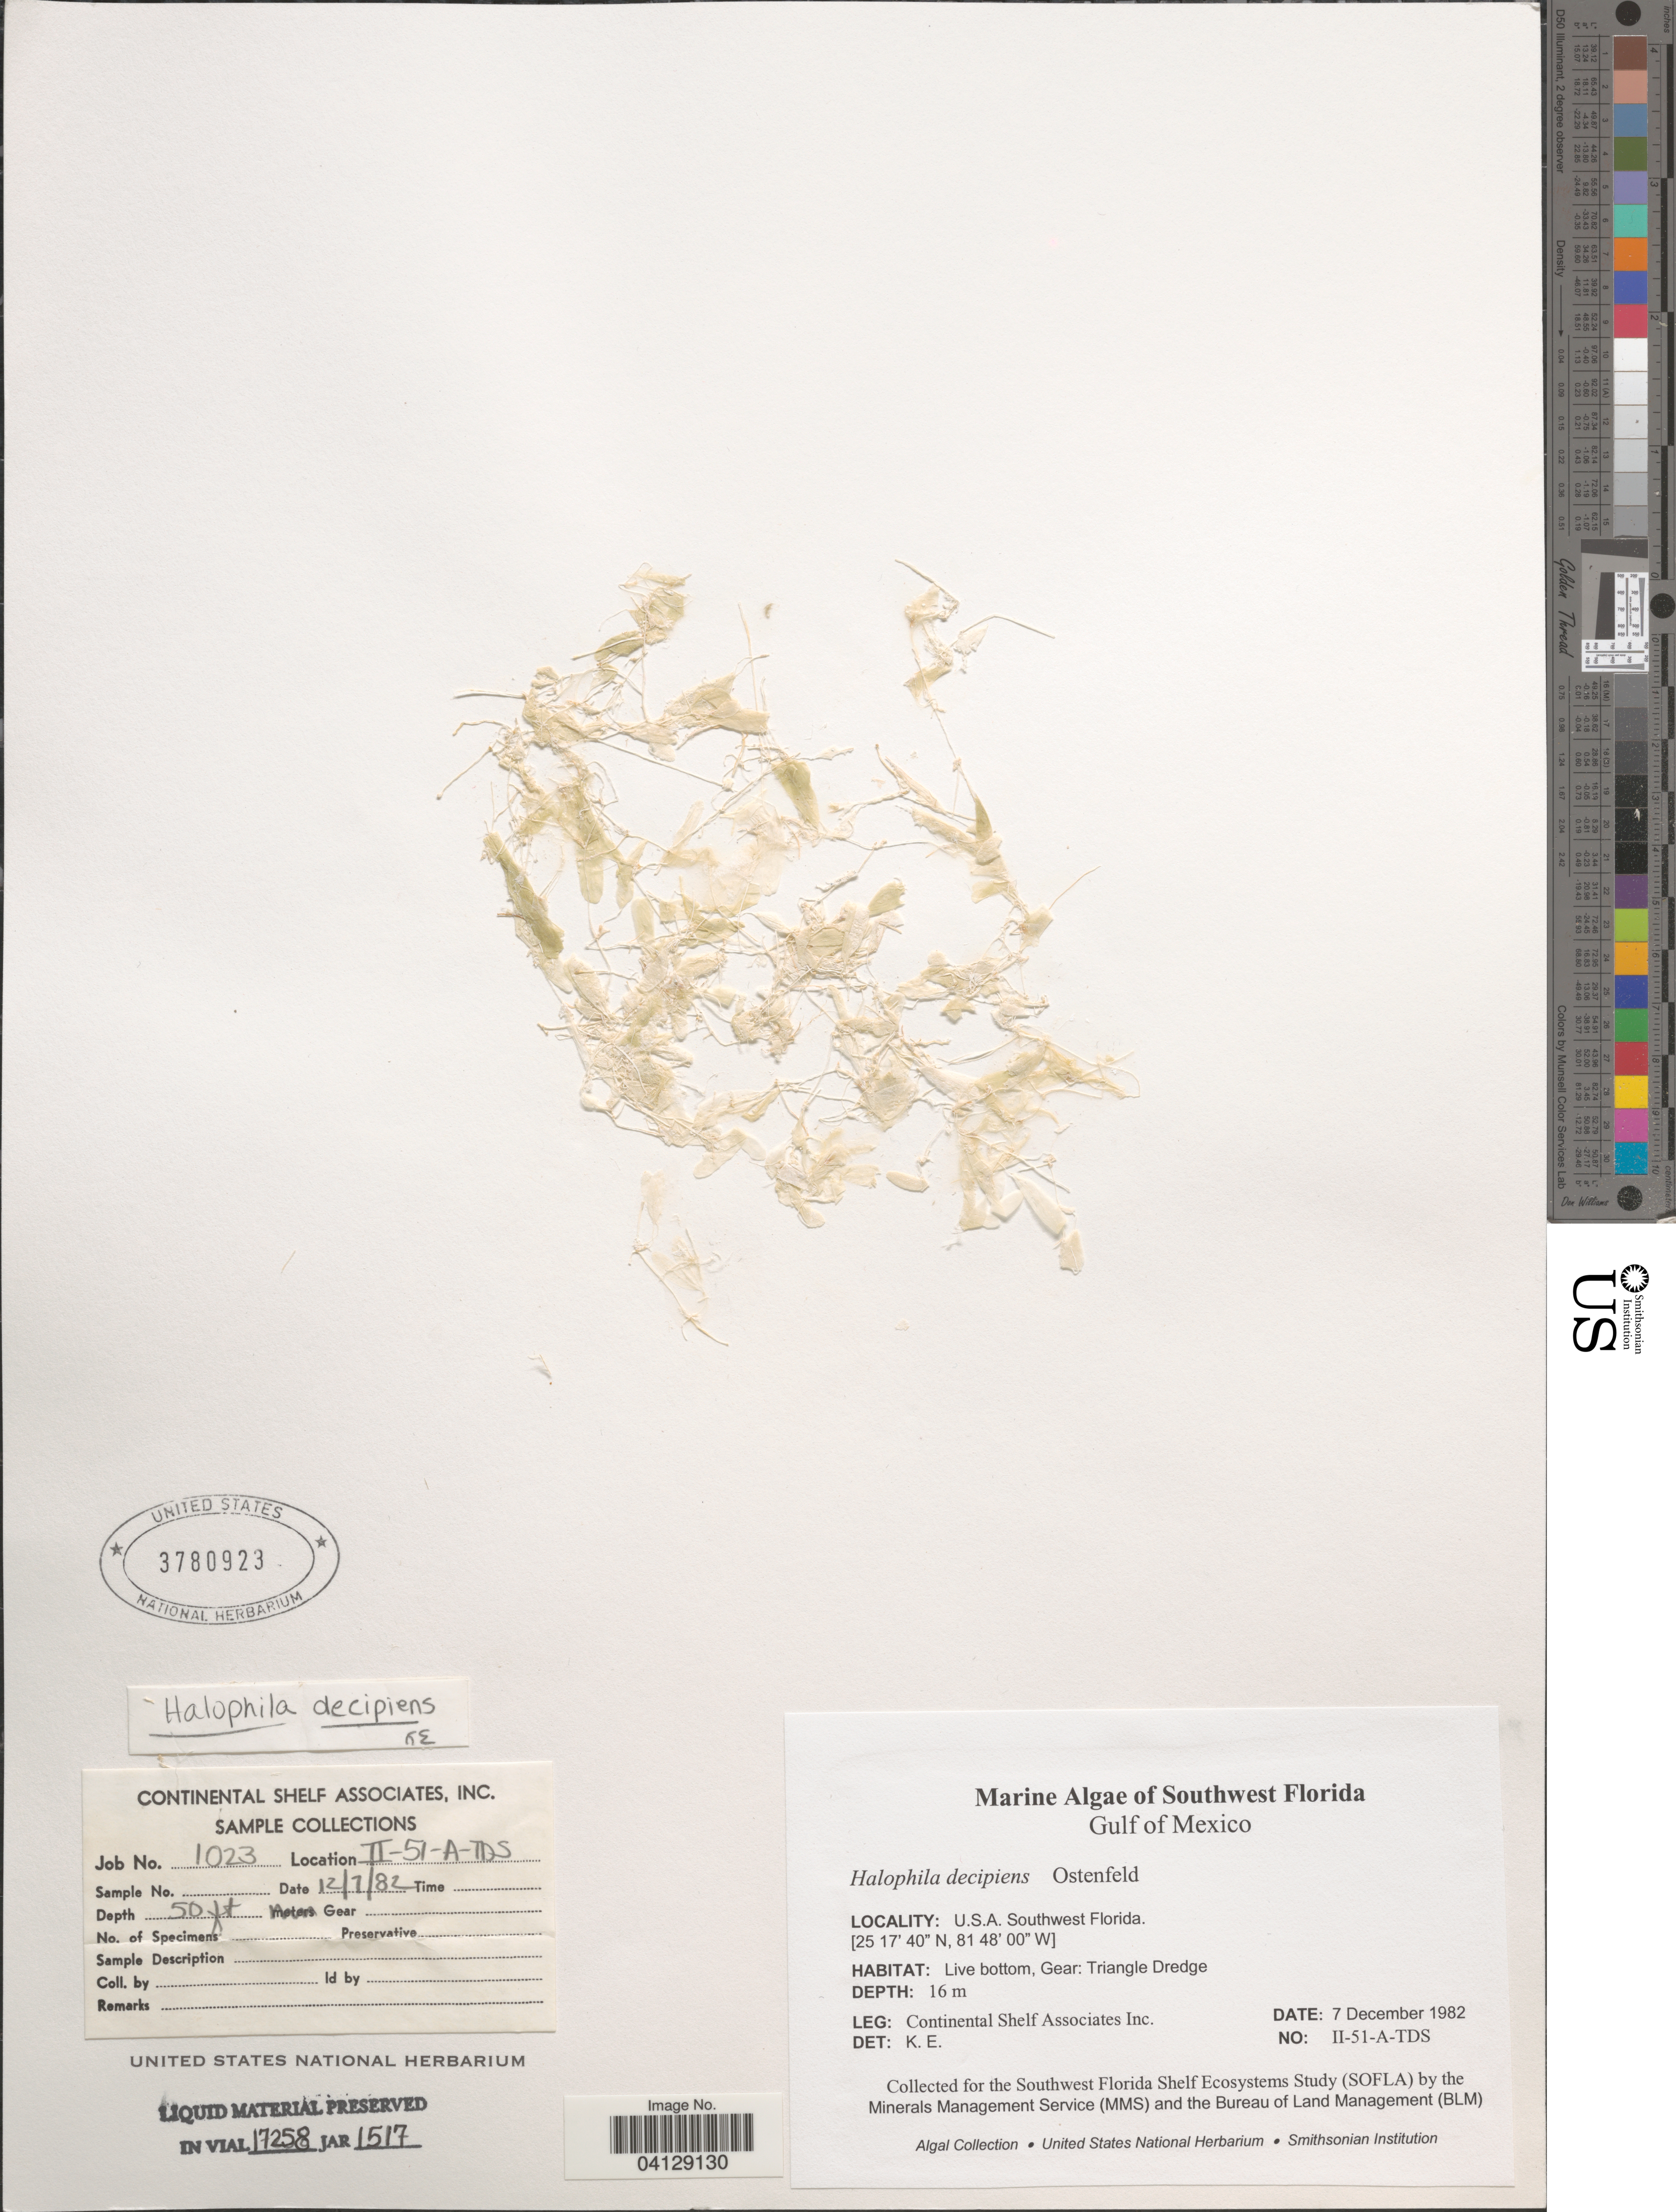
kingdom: Plantae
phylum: Tracheophyta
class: Liliopsida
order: Alismatales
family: Hydrocharitaceae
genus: Halophila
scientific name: Halophila decipiens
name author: Ostenf.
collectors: Continental Shelf Associates Inc.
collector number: II-51-A-TDS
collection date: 1982-12-07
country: United States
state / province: Florida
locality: Southwest of Florida. Gulf of Mexico.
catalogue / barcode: US 3780923